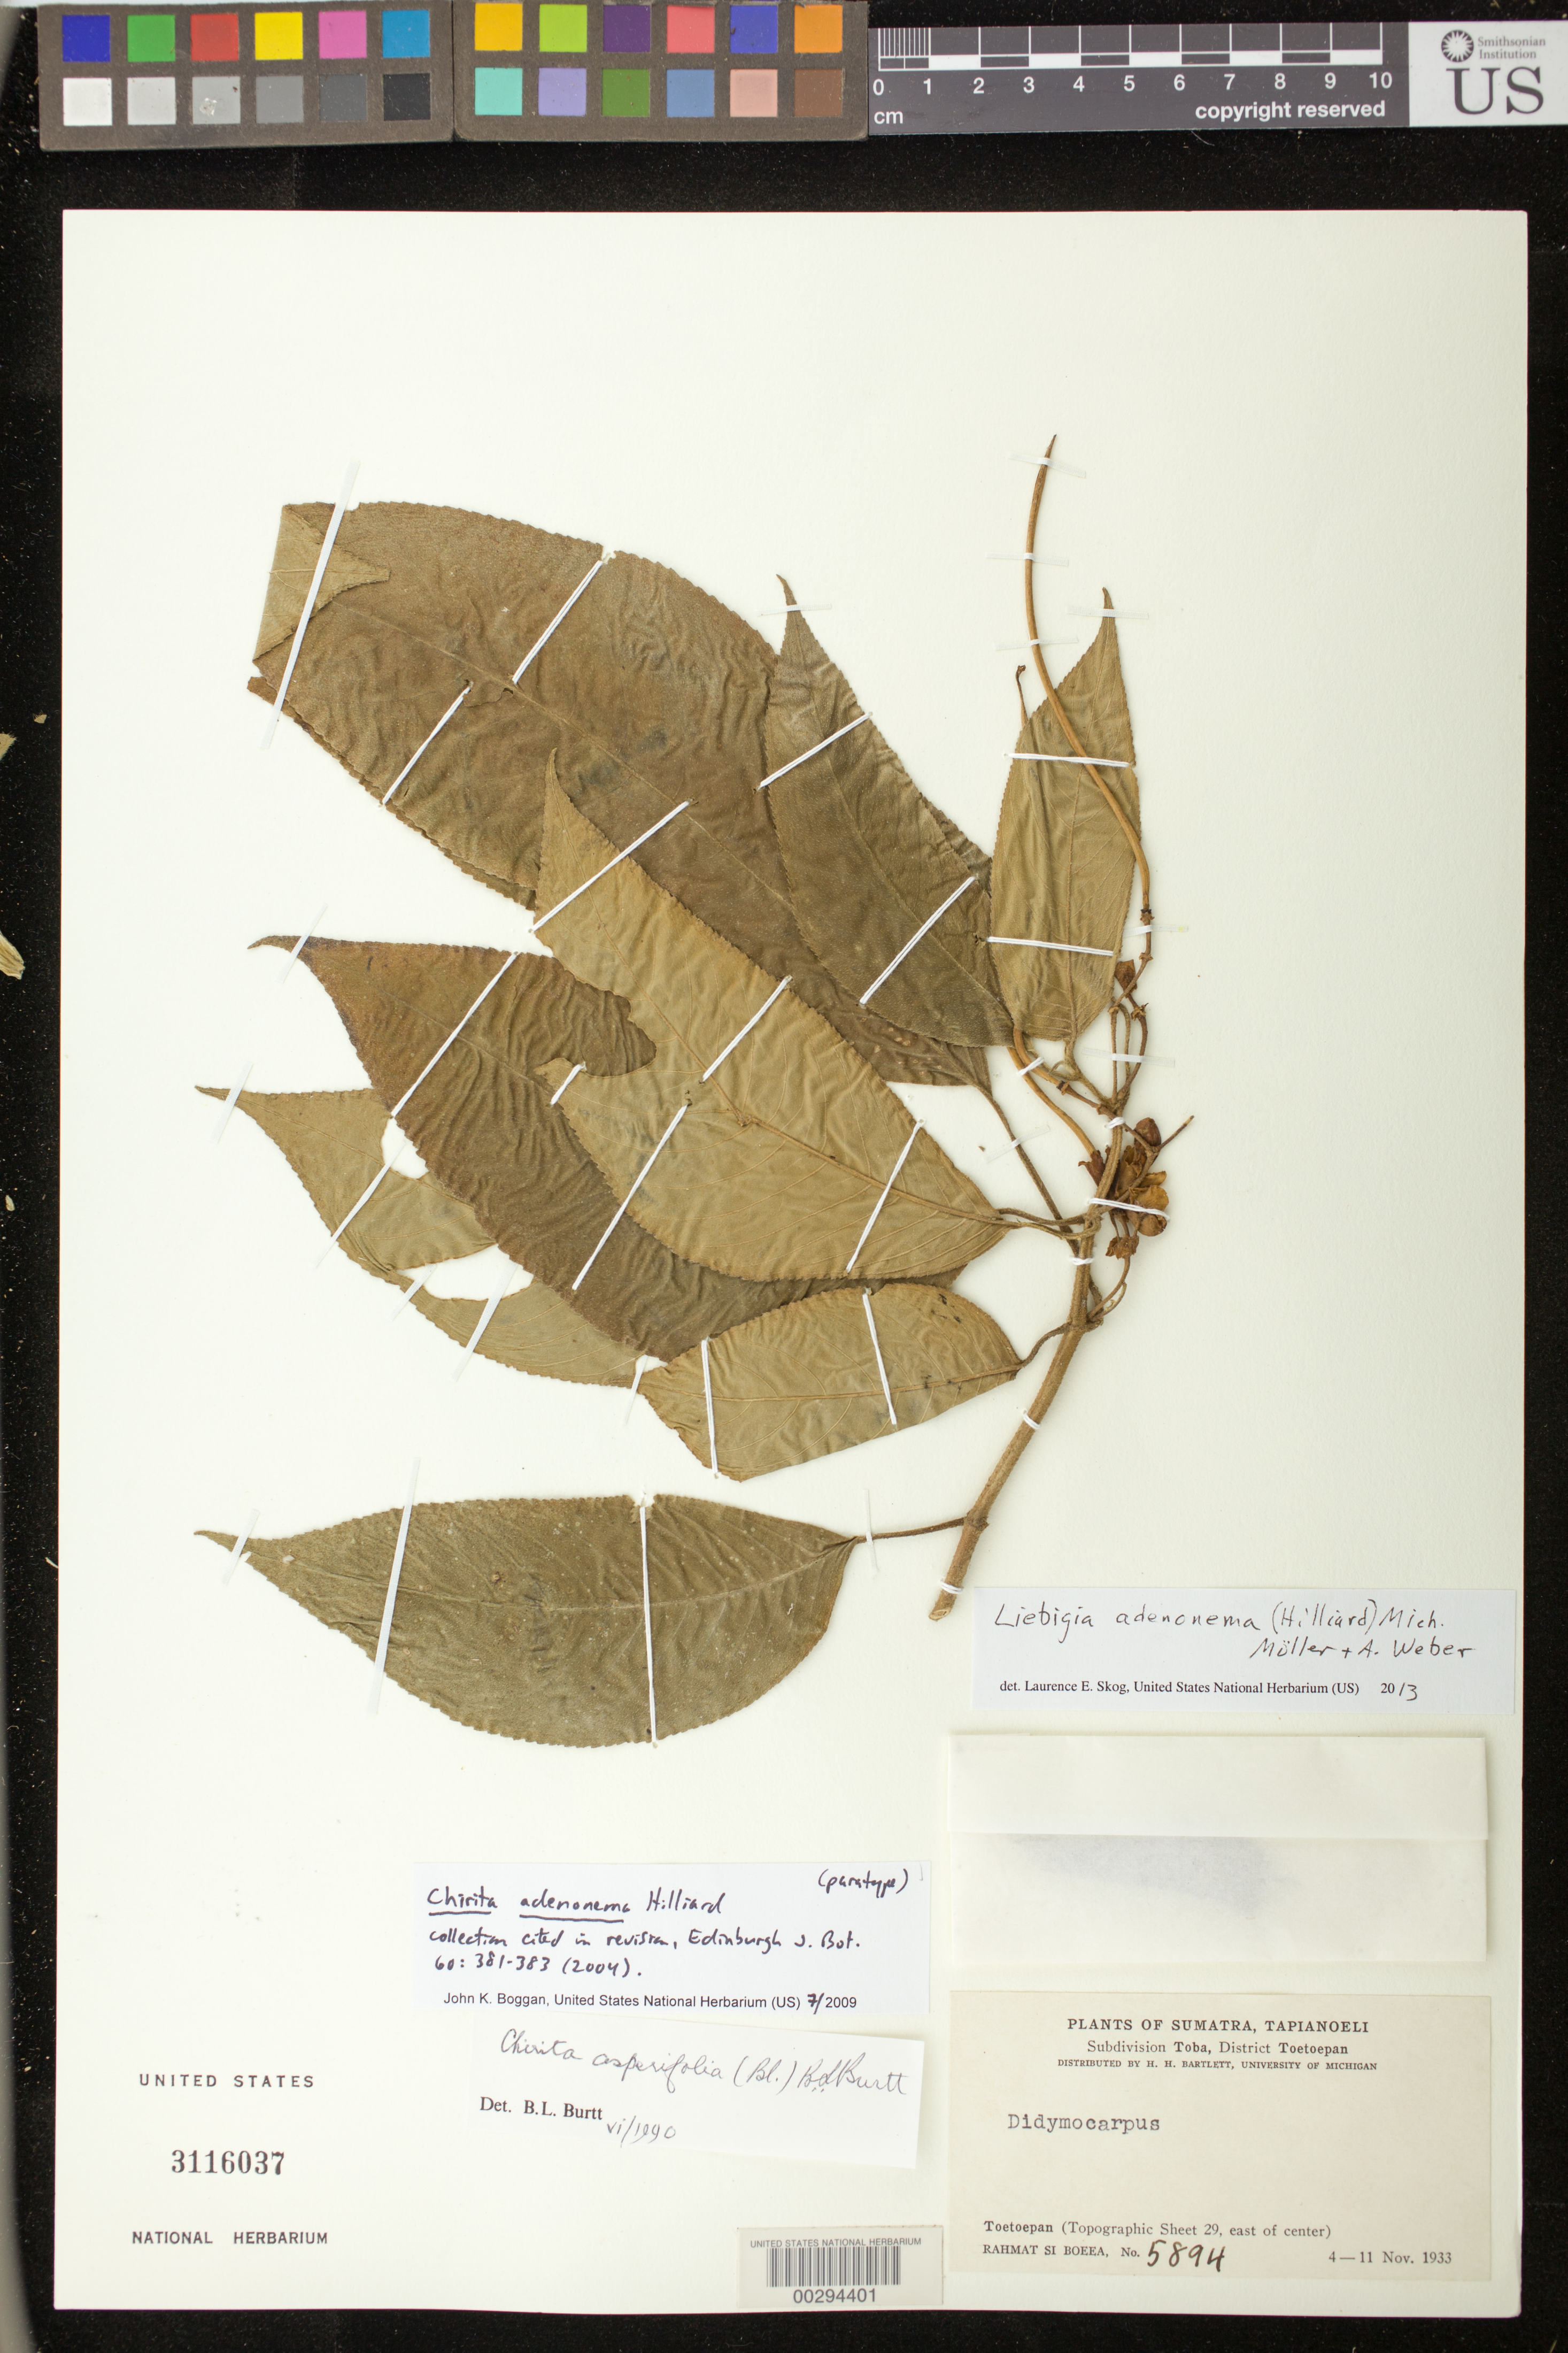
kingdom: Plantae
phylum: Tracheophyta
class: Magnoliopsida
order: Lamiales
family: Gesneriaceae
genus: Liebigia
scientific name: Liebigia adenonema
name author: (Hilliard) Mich. Möller & A. Weber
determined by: Skog, Laurence E.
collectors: Rahmat Si Boeea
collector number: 5894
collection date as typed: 4-11 Nov 1933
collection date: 1933-11-04/1933-11-11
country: Indonesia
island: Sumatra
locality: Tapianoeli, Subdivision Toba, District Toetoepan, Toetoepan (Topographic Sheet 29, east of center)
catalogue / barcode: US 3116037